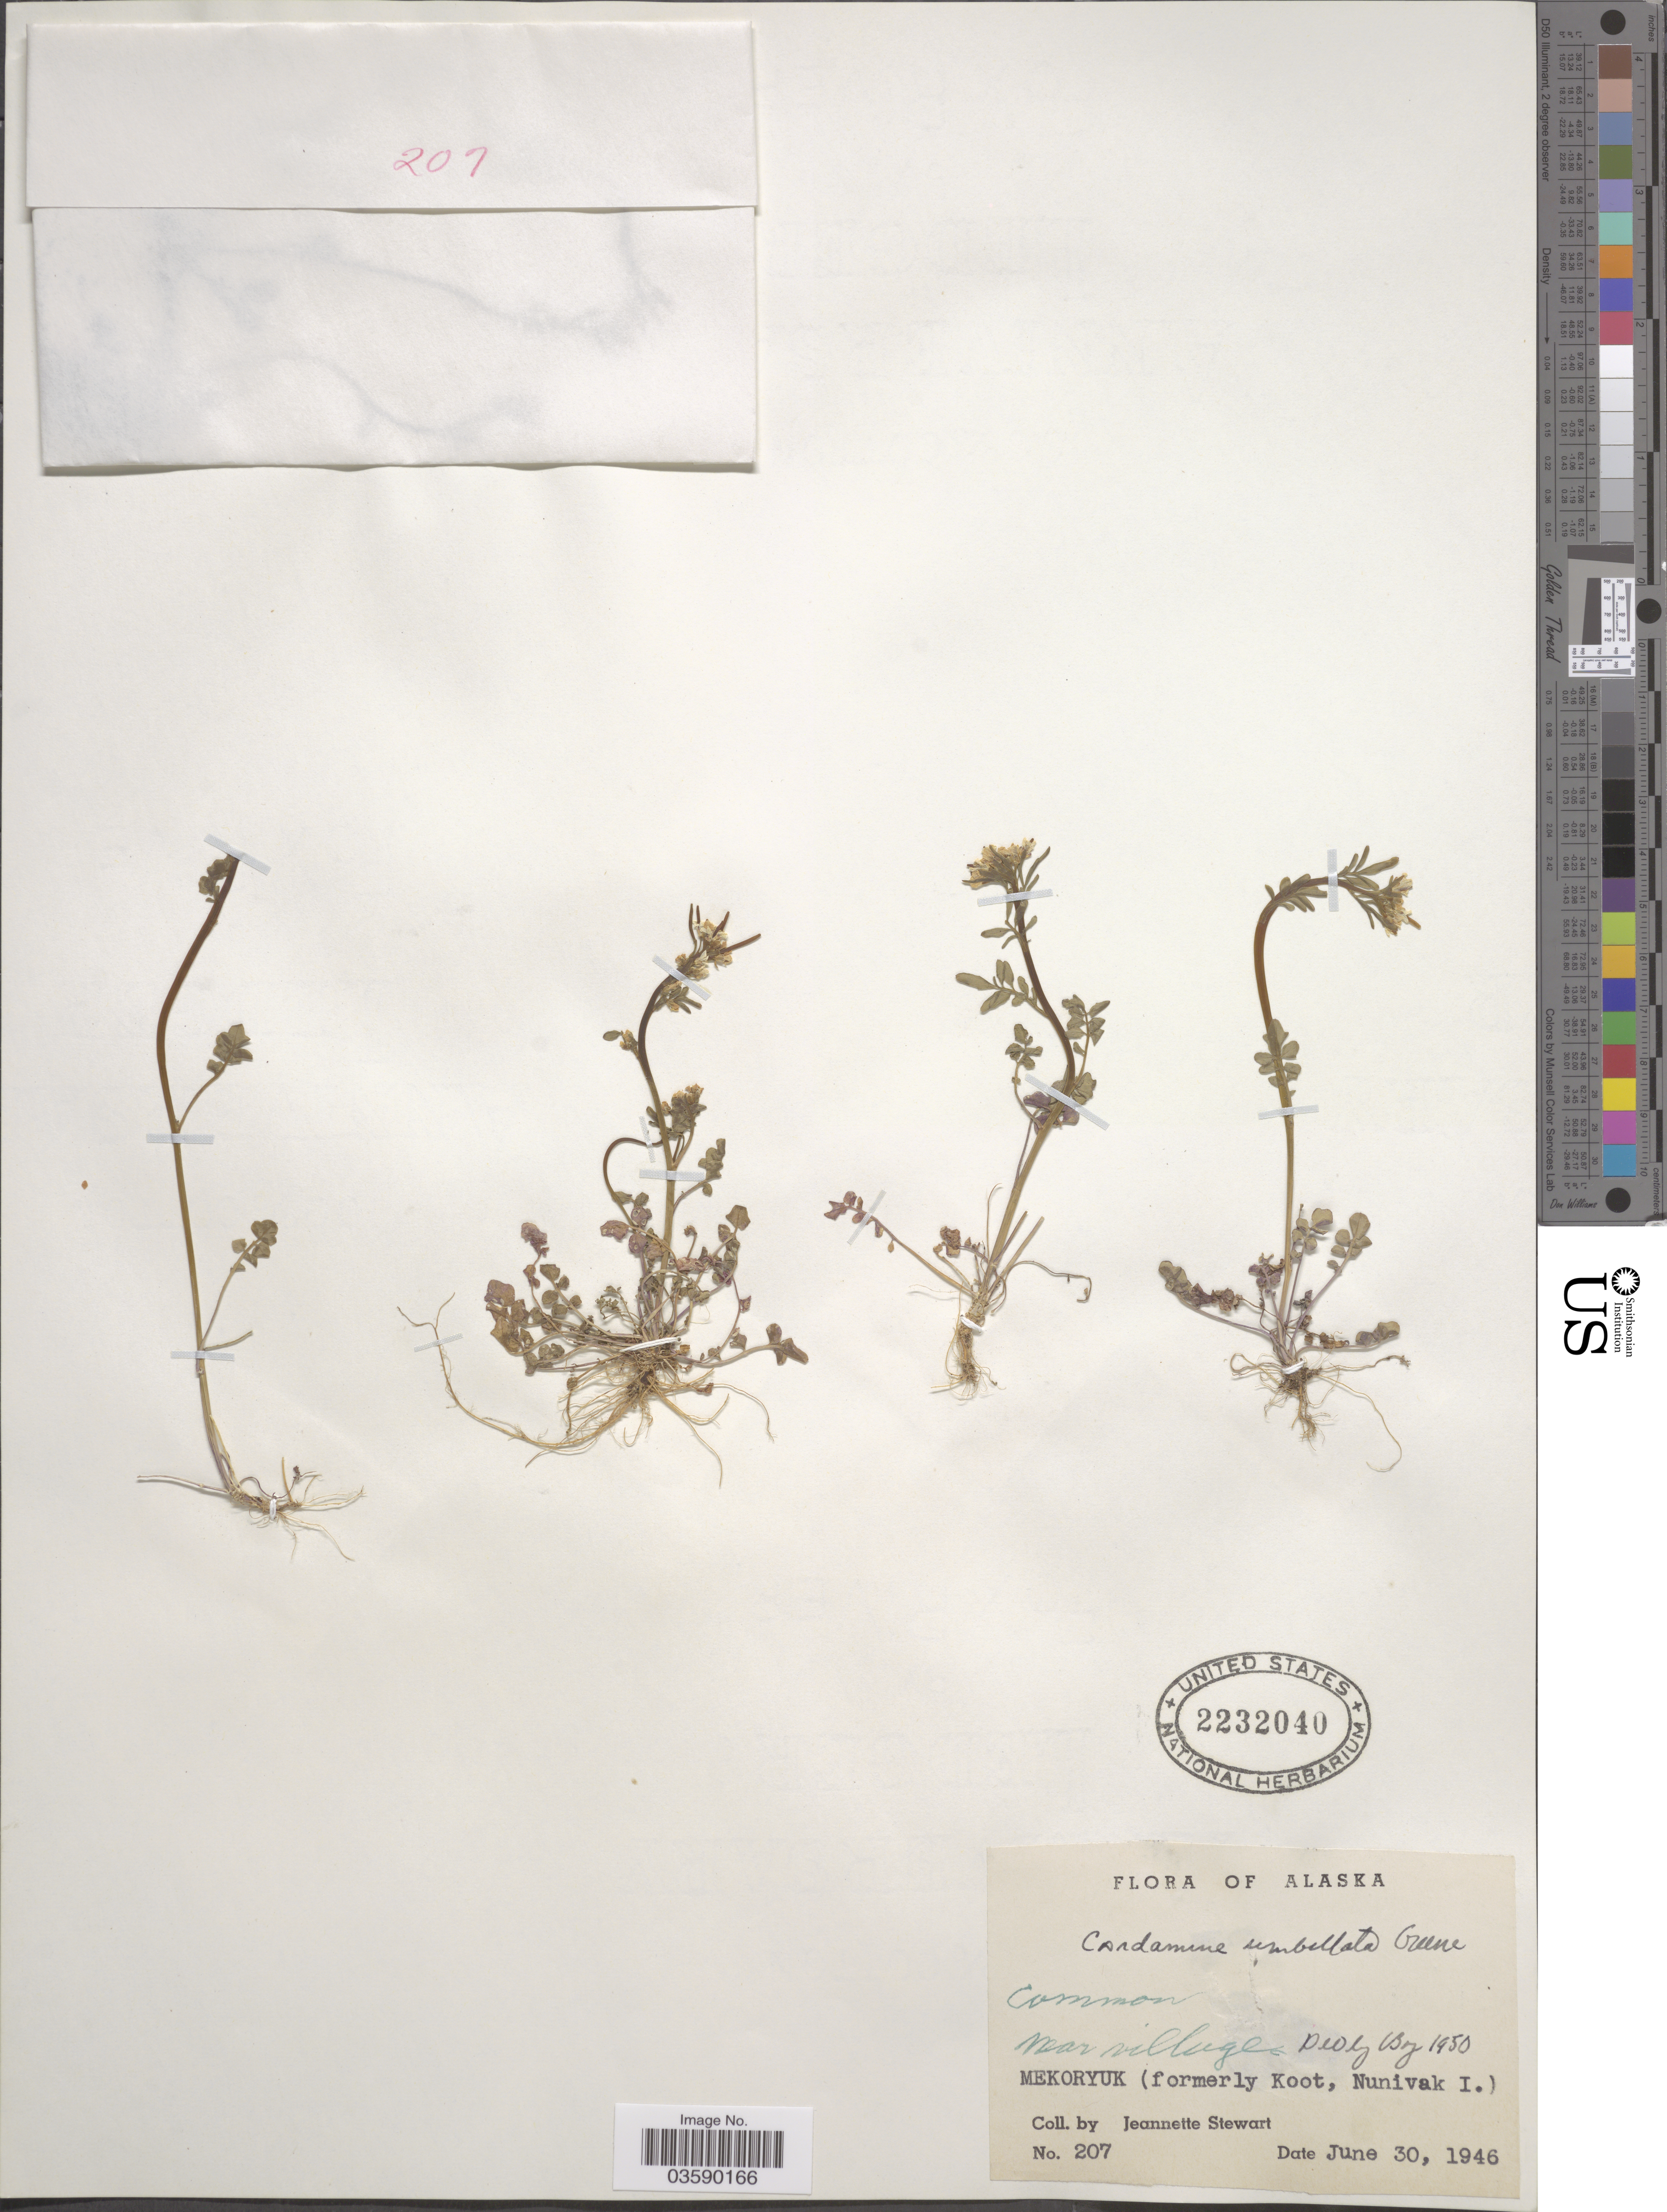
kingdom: Plantae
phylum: Tracheophyta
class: Magnoliopsida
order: Brassicales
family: Brassicaceae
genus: Cardamine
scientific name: Cardamine umbellata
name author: Greene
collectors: J. Stewart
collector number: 207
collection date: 1946-06-30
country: United States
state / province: Alaska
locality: Mar Village. Mekoryuk (formerly Koot, Nunivak I.).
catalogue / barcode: US 2232040